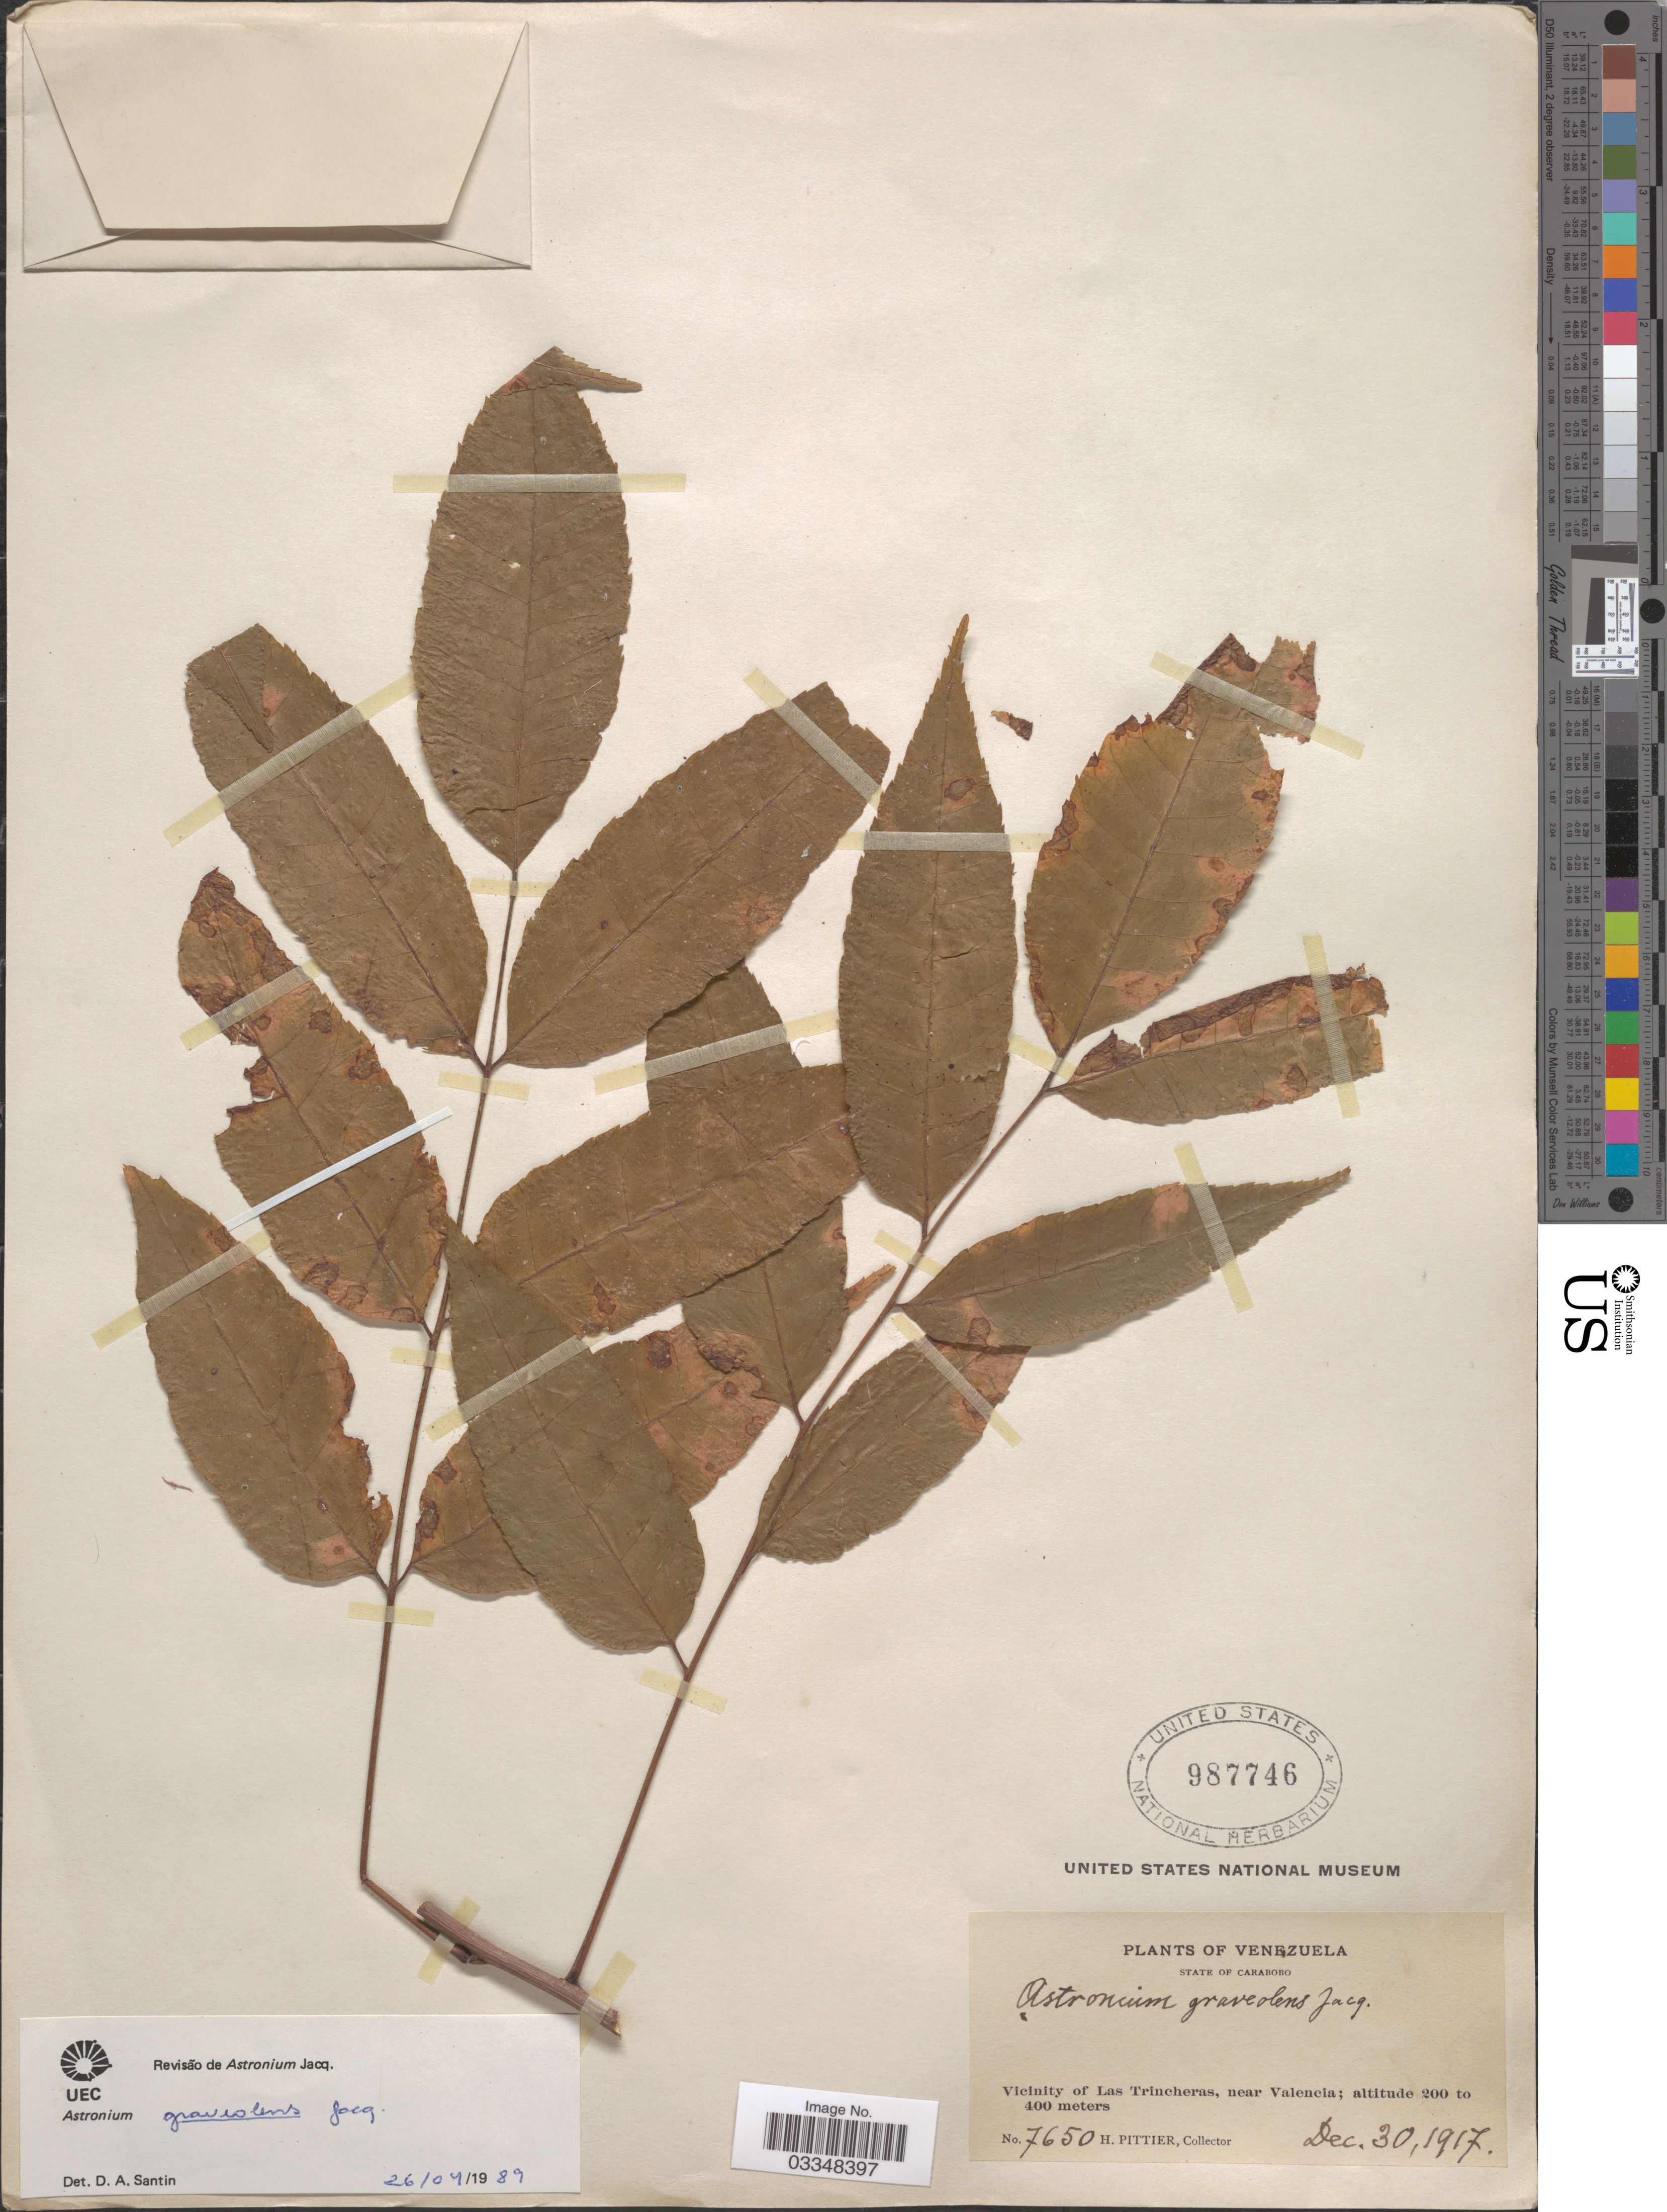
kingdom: Plantae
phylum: Tracheophyta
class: Magnoliopsida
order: Sapindales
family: Anacardiaceae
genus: Astronium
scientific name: Astronium graveolens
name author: Jacq.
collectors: H. F. Pittier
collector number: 7650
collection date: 1917-12-30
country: Venezuela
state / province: Carabobo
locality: Vicinity of Las Trincheras, near Valencia.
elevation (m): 200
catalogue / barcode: US 987746